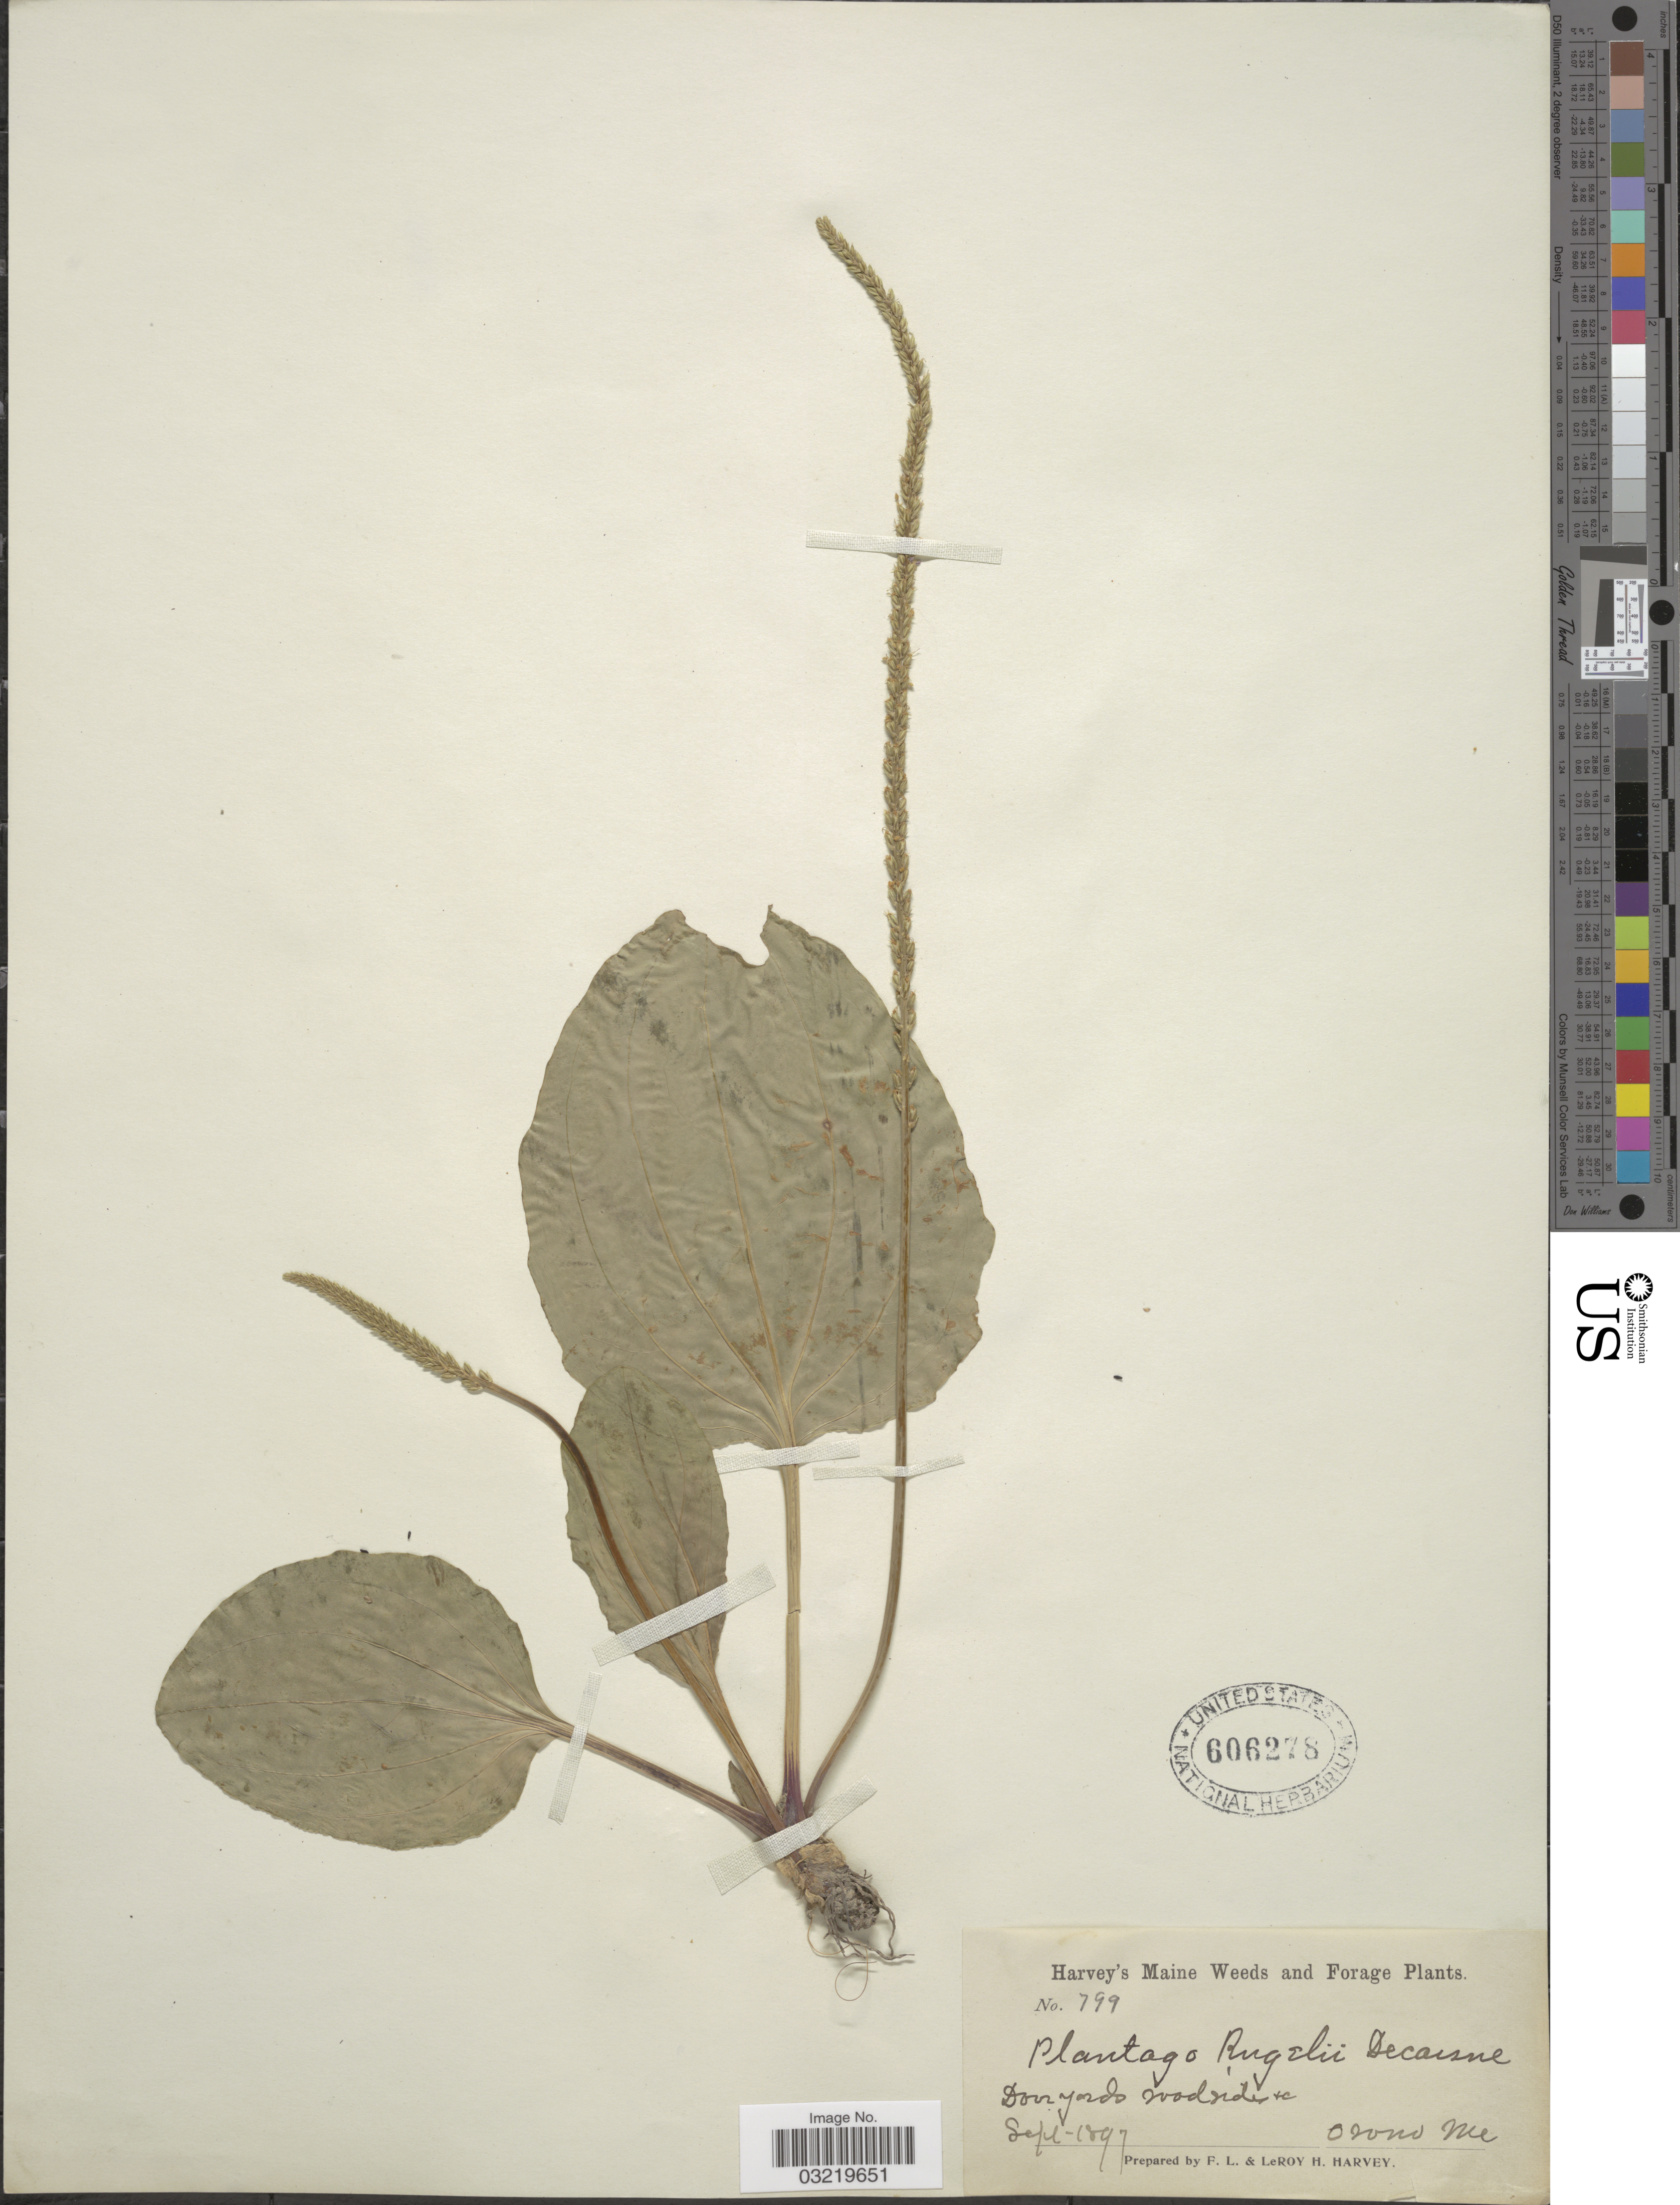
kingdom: Plantae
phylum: Tracheophyta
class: Magnoliopsida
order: Lamiales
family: Plantaginaceae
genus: Plantago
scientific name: Plantago rugelii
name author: Decne.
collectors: F. L. Harvey & L. H. Harvey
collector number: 799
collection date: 1897-09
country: United States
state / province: Maine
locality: Orono.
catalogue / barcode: US 606278